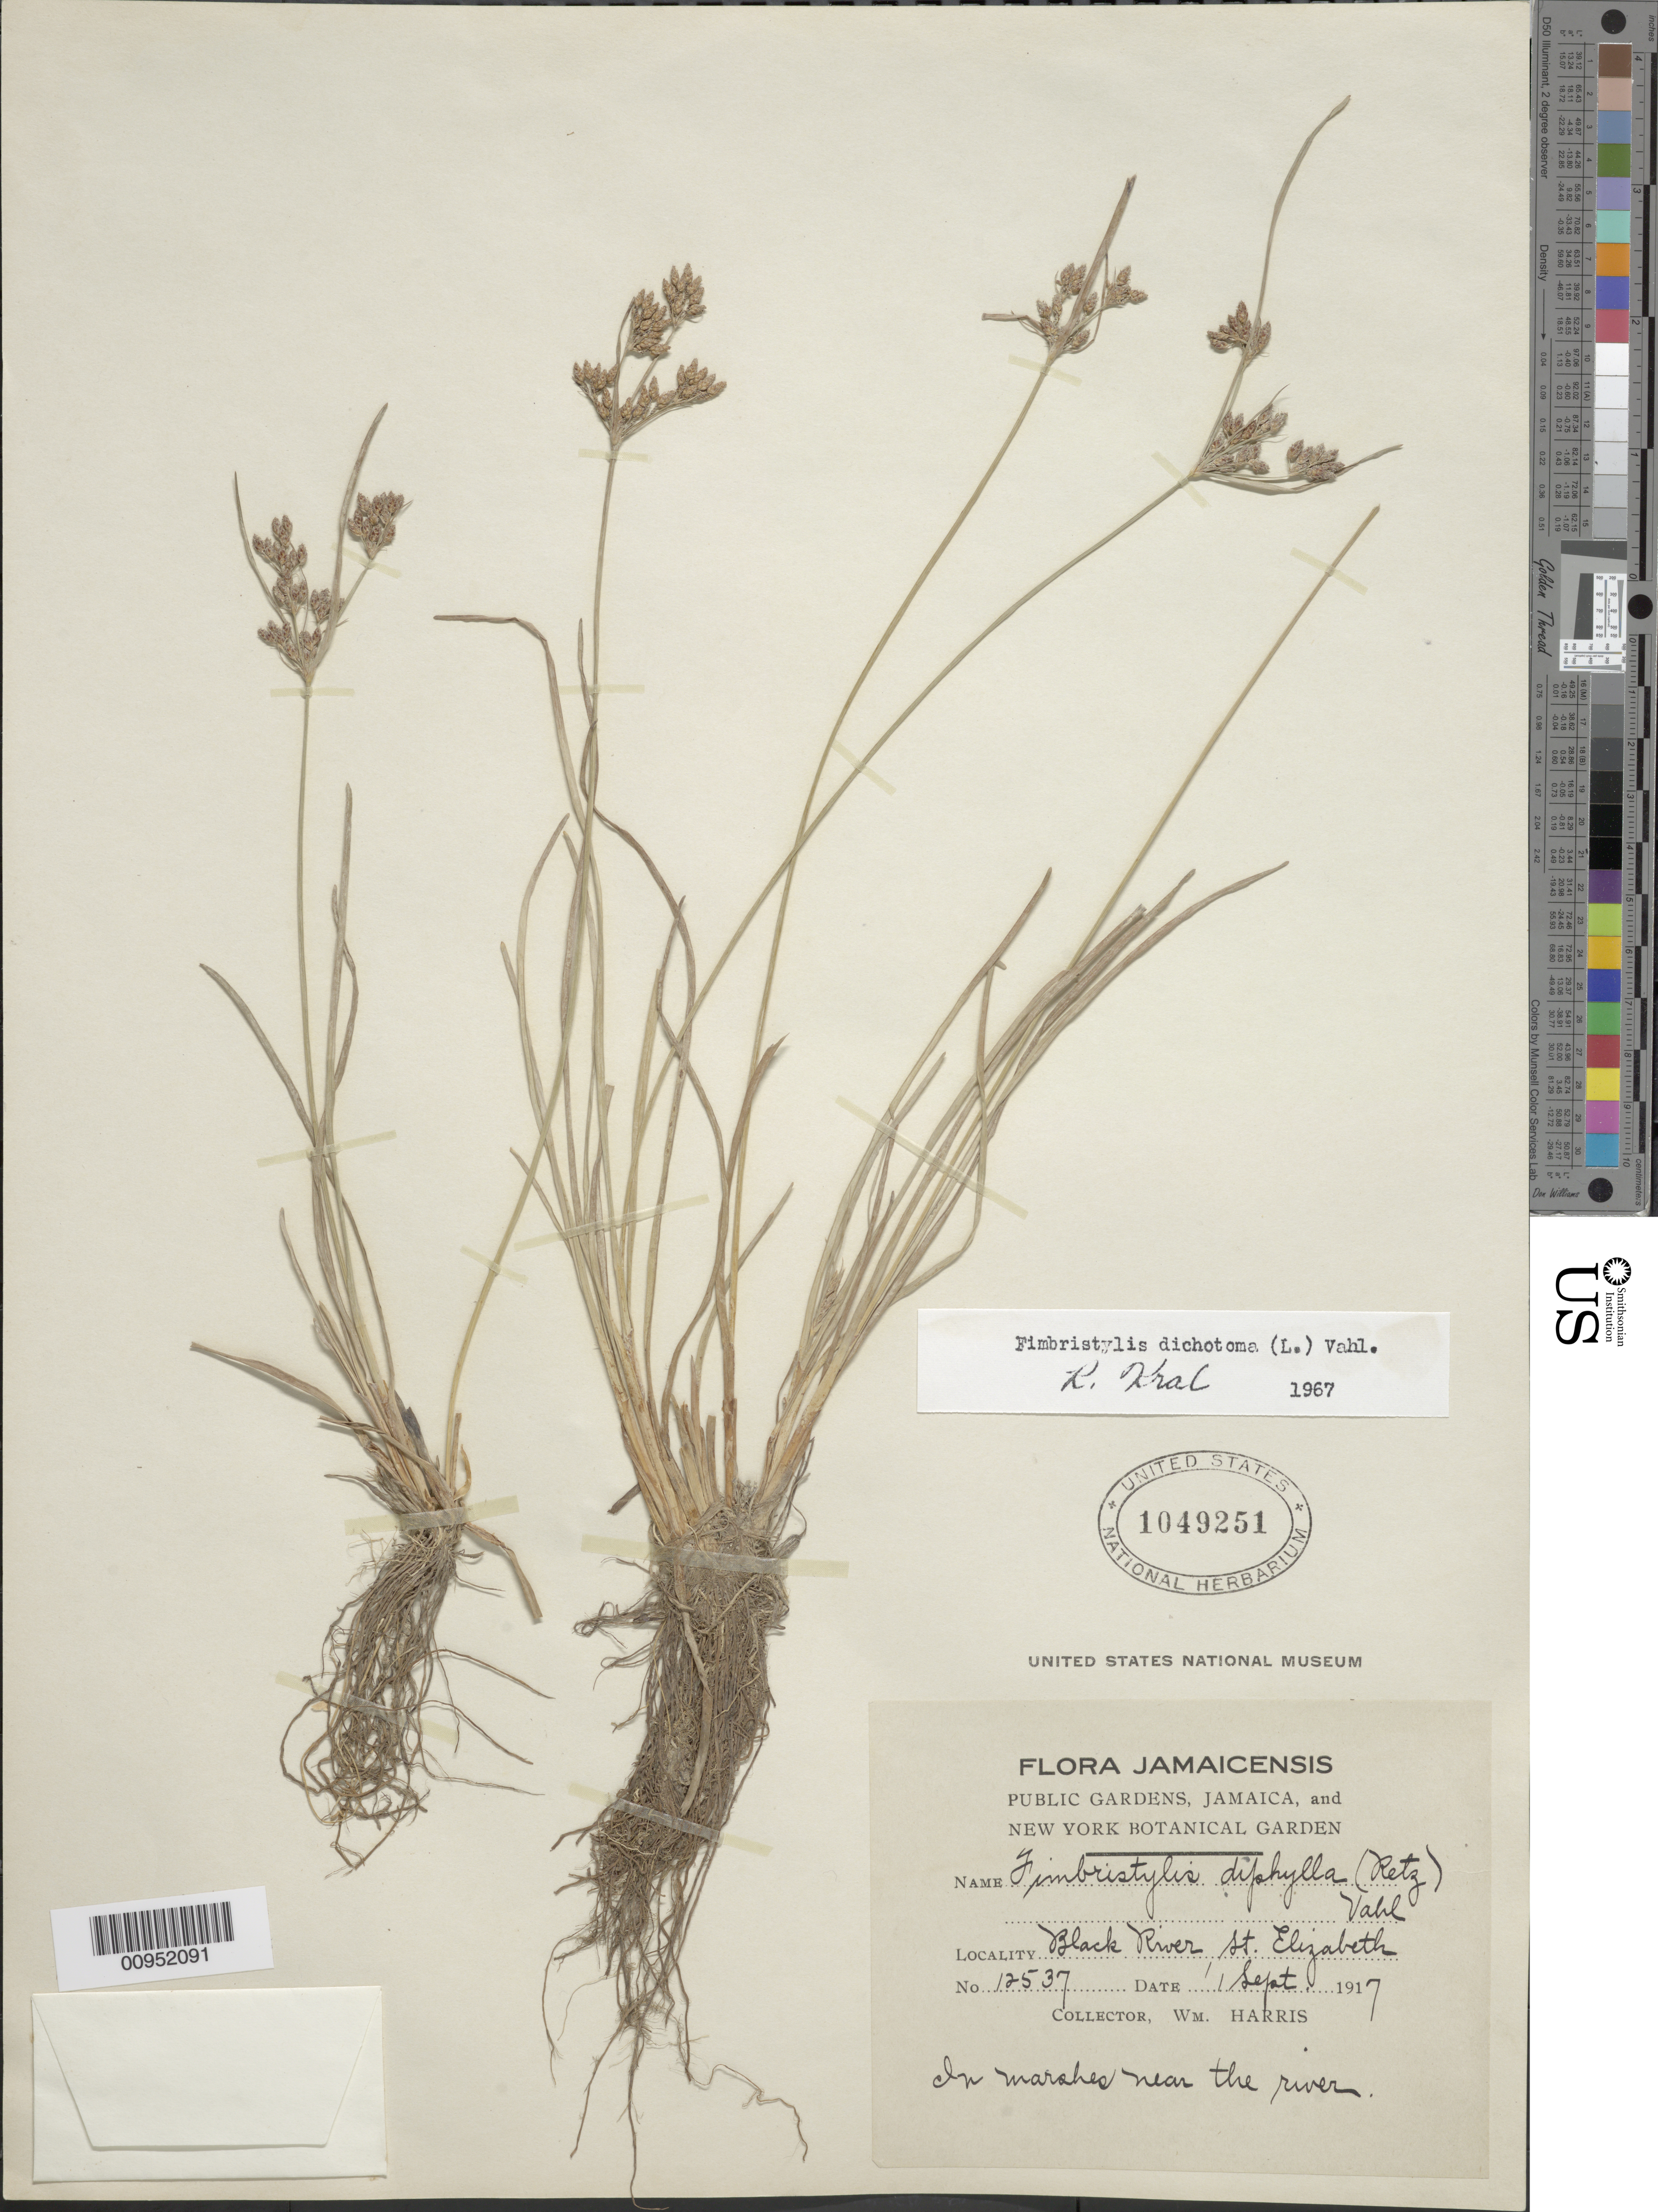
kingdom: Plantae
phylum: Tracheophyta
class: Liliopsida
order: Poales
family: Cyperaceae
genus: Fimbristylis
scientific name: Fimbristylis dichotoma subsp. dichotoma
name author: (L.) Vahl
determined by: Kral, Robert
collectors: W. H. Harris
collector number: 12537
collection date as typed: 01 Sep 1917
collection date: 1917-09-01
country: Jamaica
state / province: Saint Elizabeth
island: Jamaica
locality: Black River, marshes near river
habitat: In marshes near river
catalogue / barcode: US 1049251